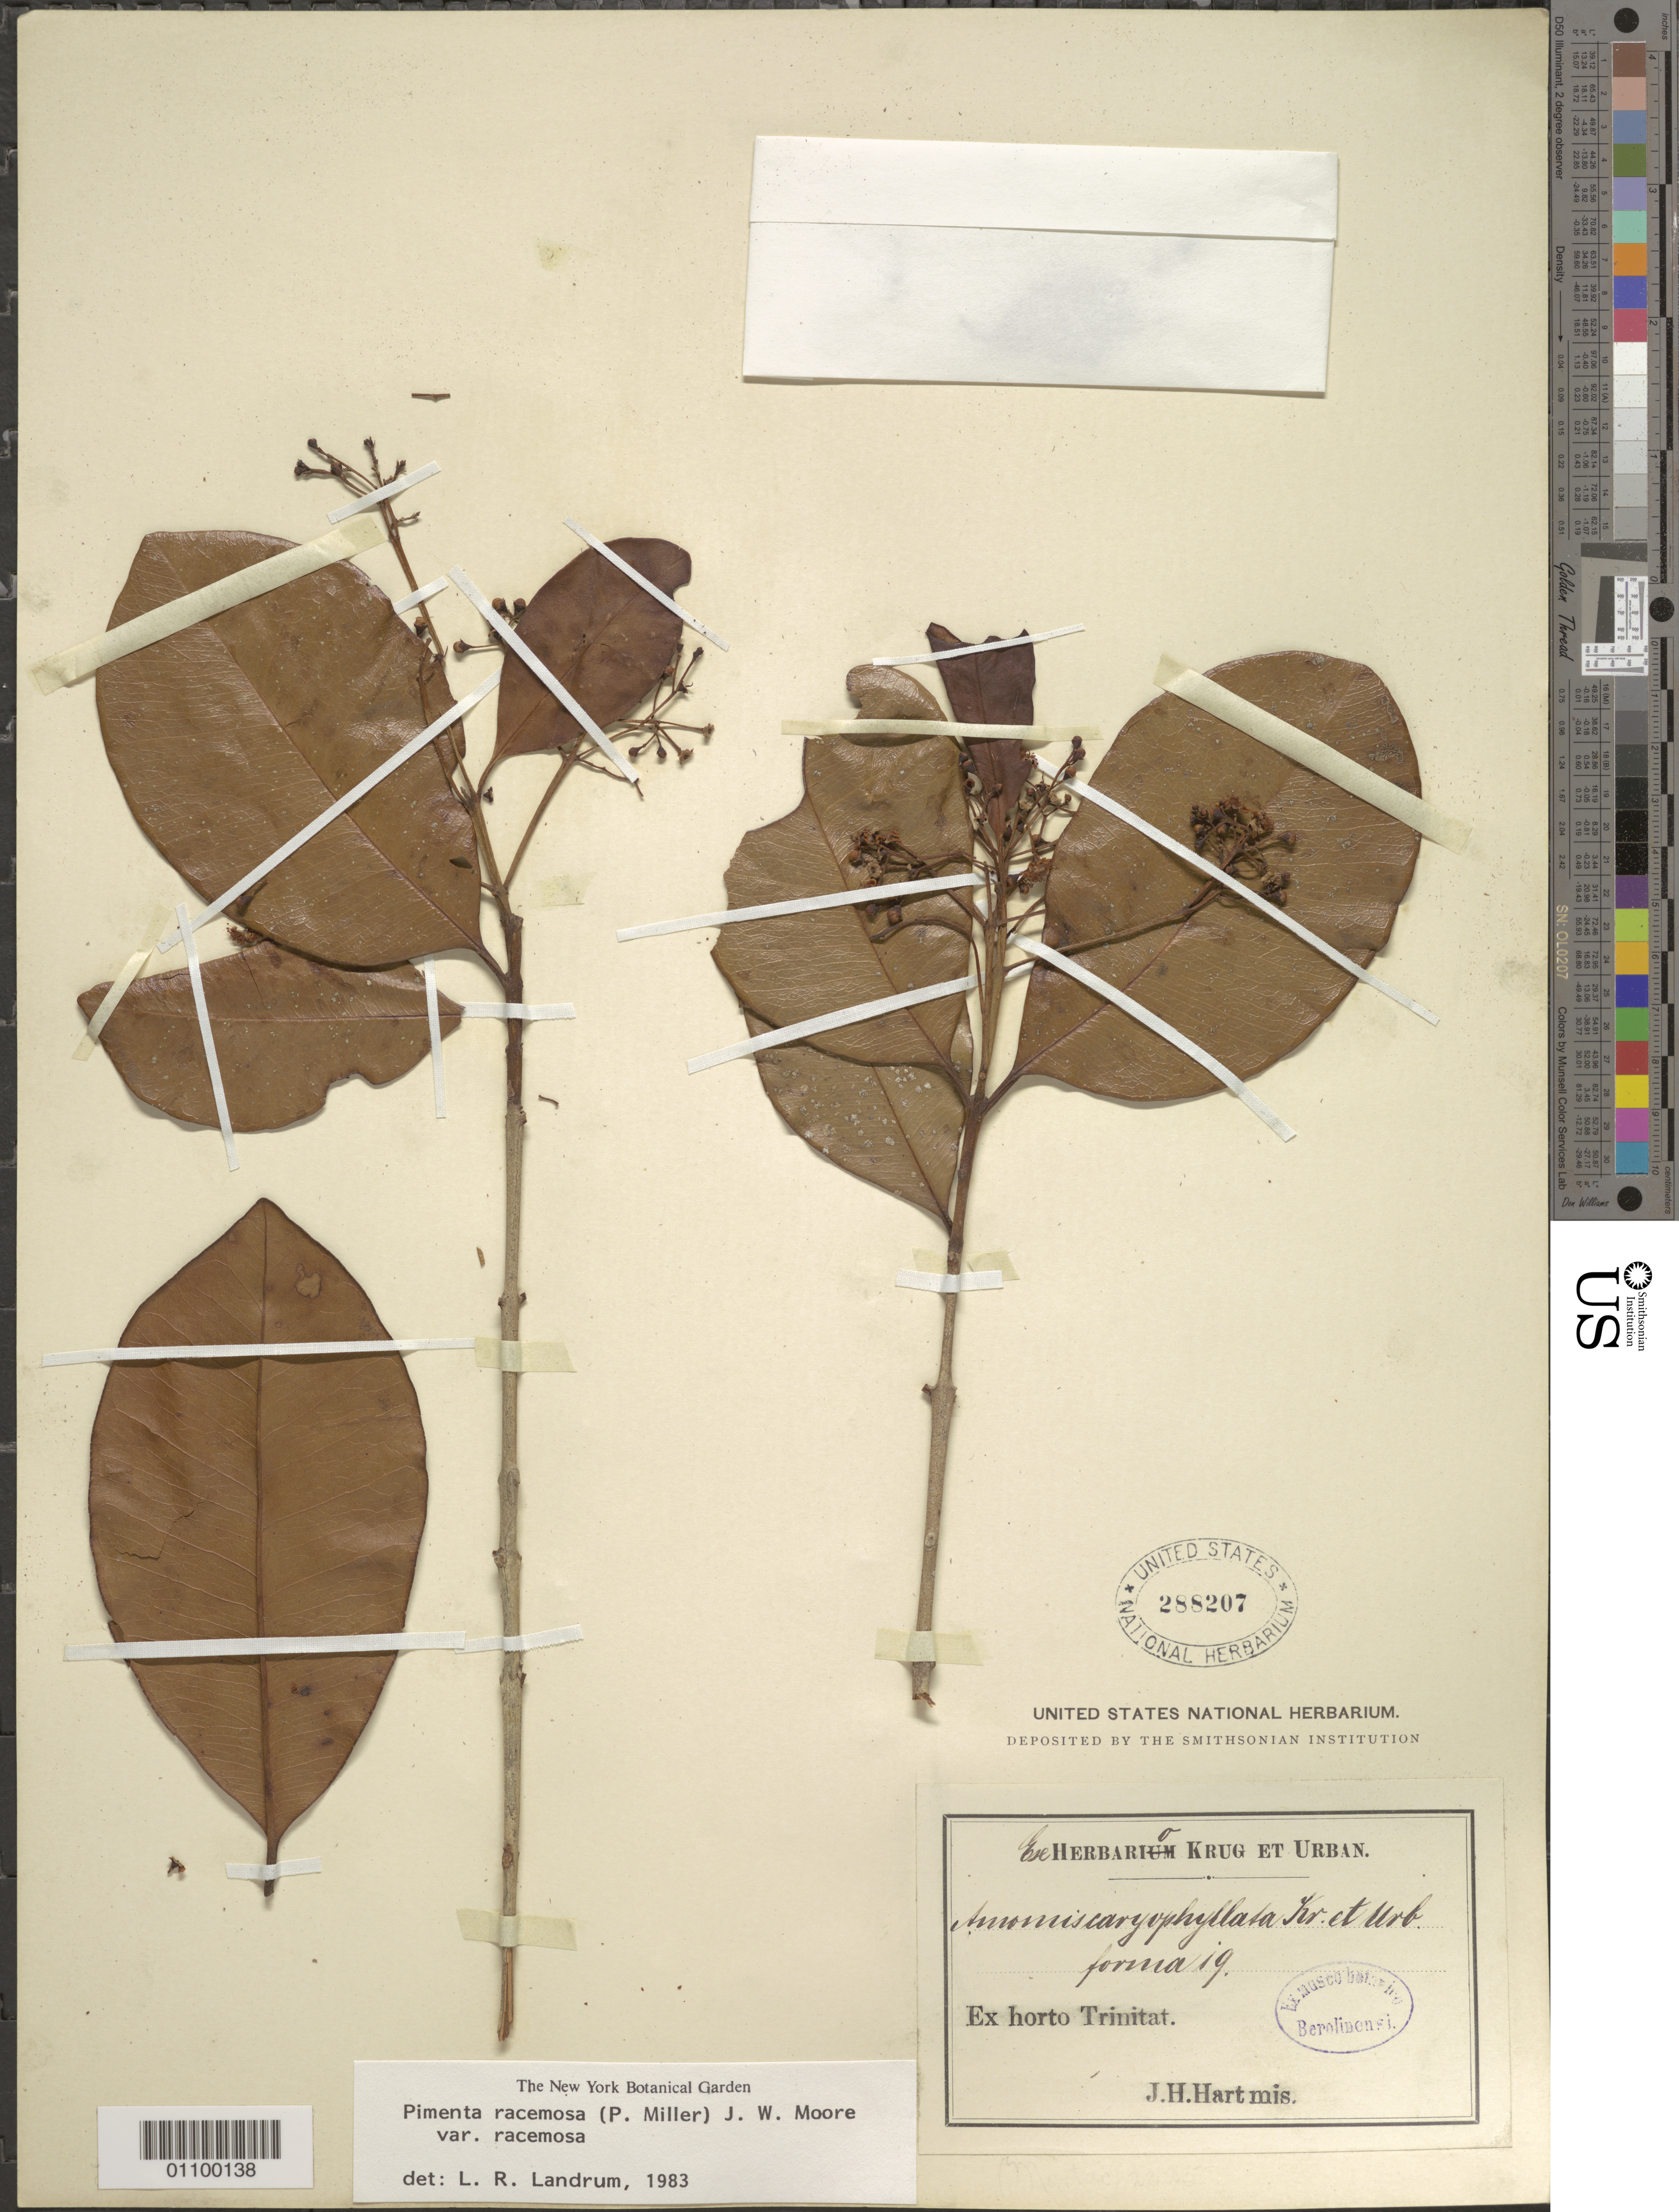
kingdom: Plantae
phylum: Tracheophyta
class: Magnoliopsida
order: Myrtales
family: Myrtaceae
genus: Pimenta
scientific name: Pimenta racemosa var. racemosa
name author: (Mill.) J.W. Moore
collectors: J. H. Hart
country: Trinidad and Tobago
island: Trinidad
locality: Ex horto Trinitat.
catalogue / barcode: US 288207